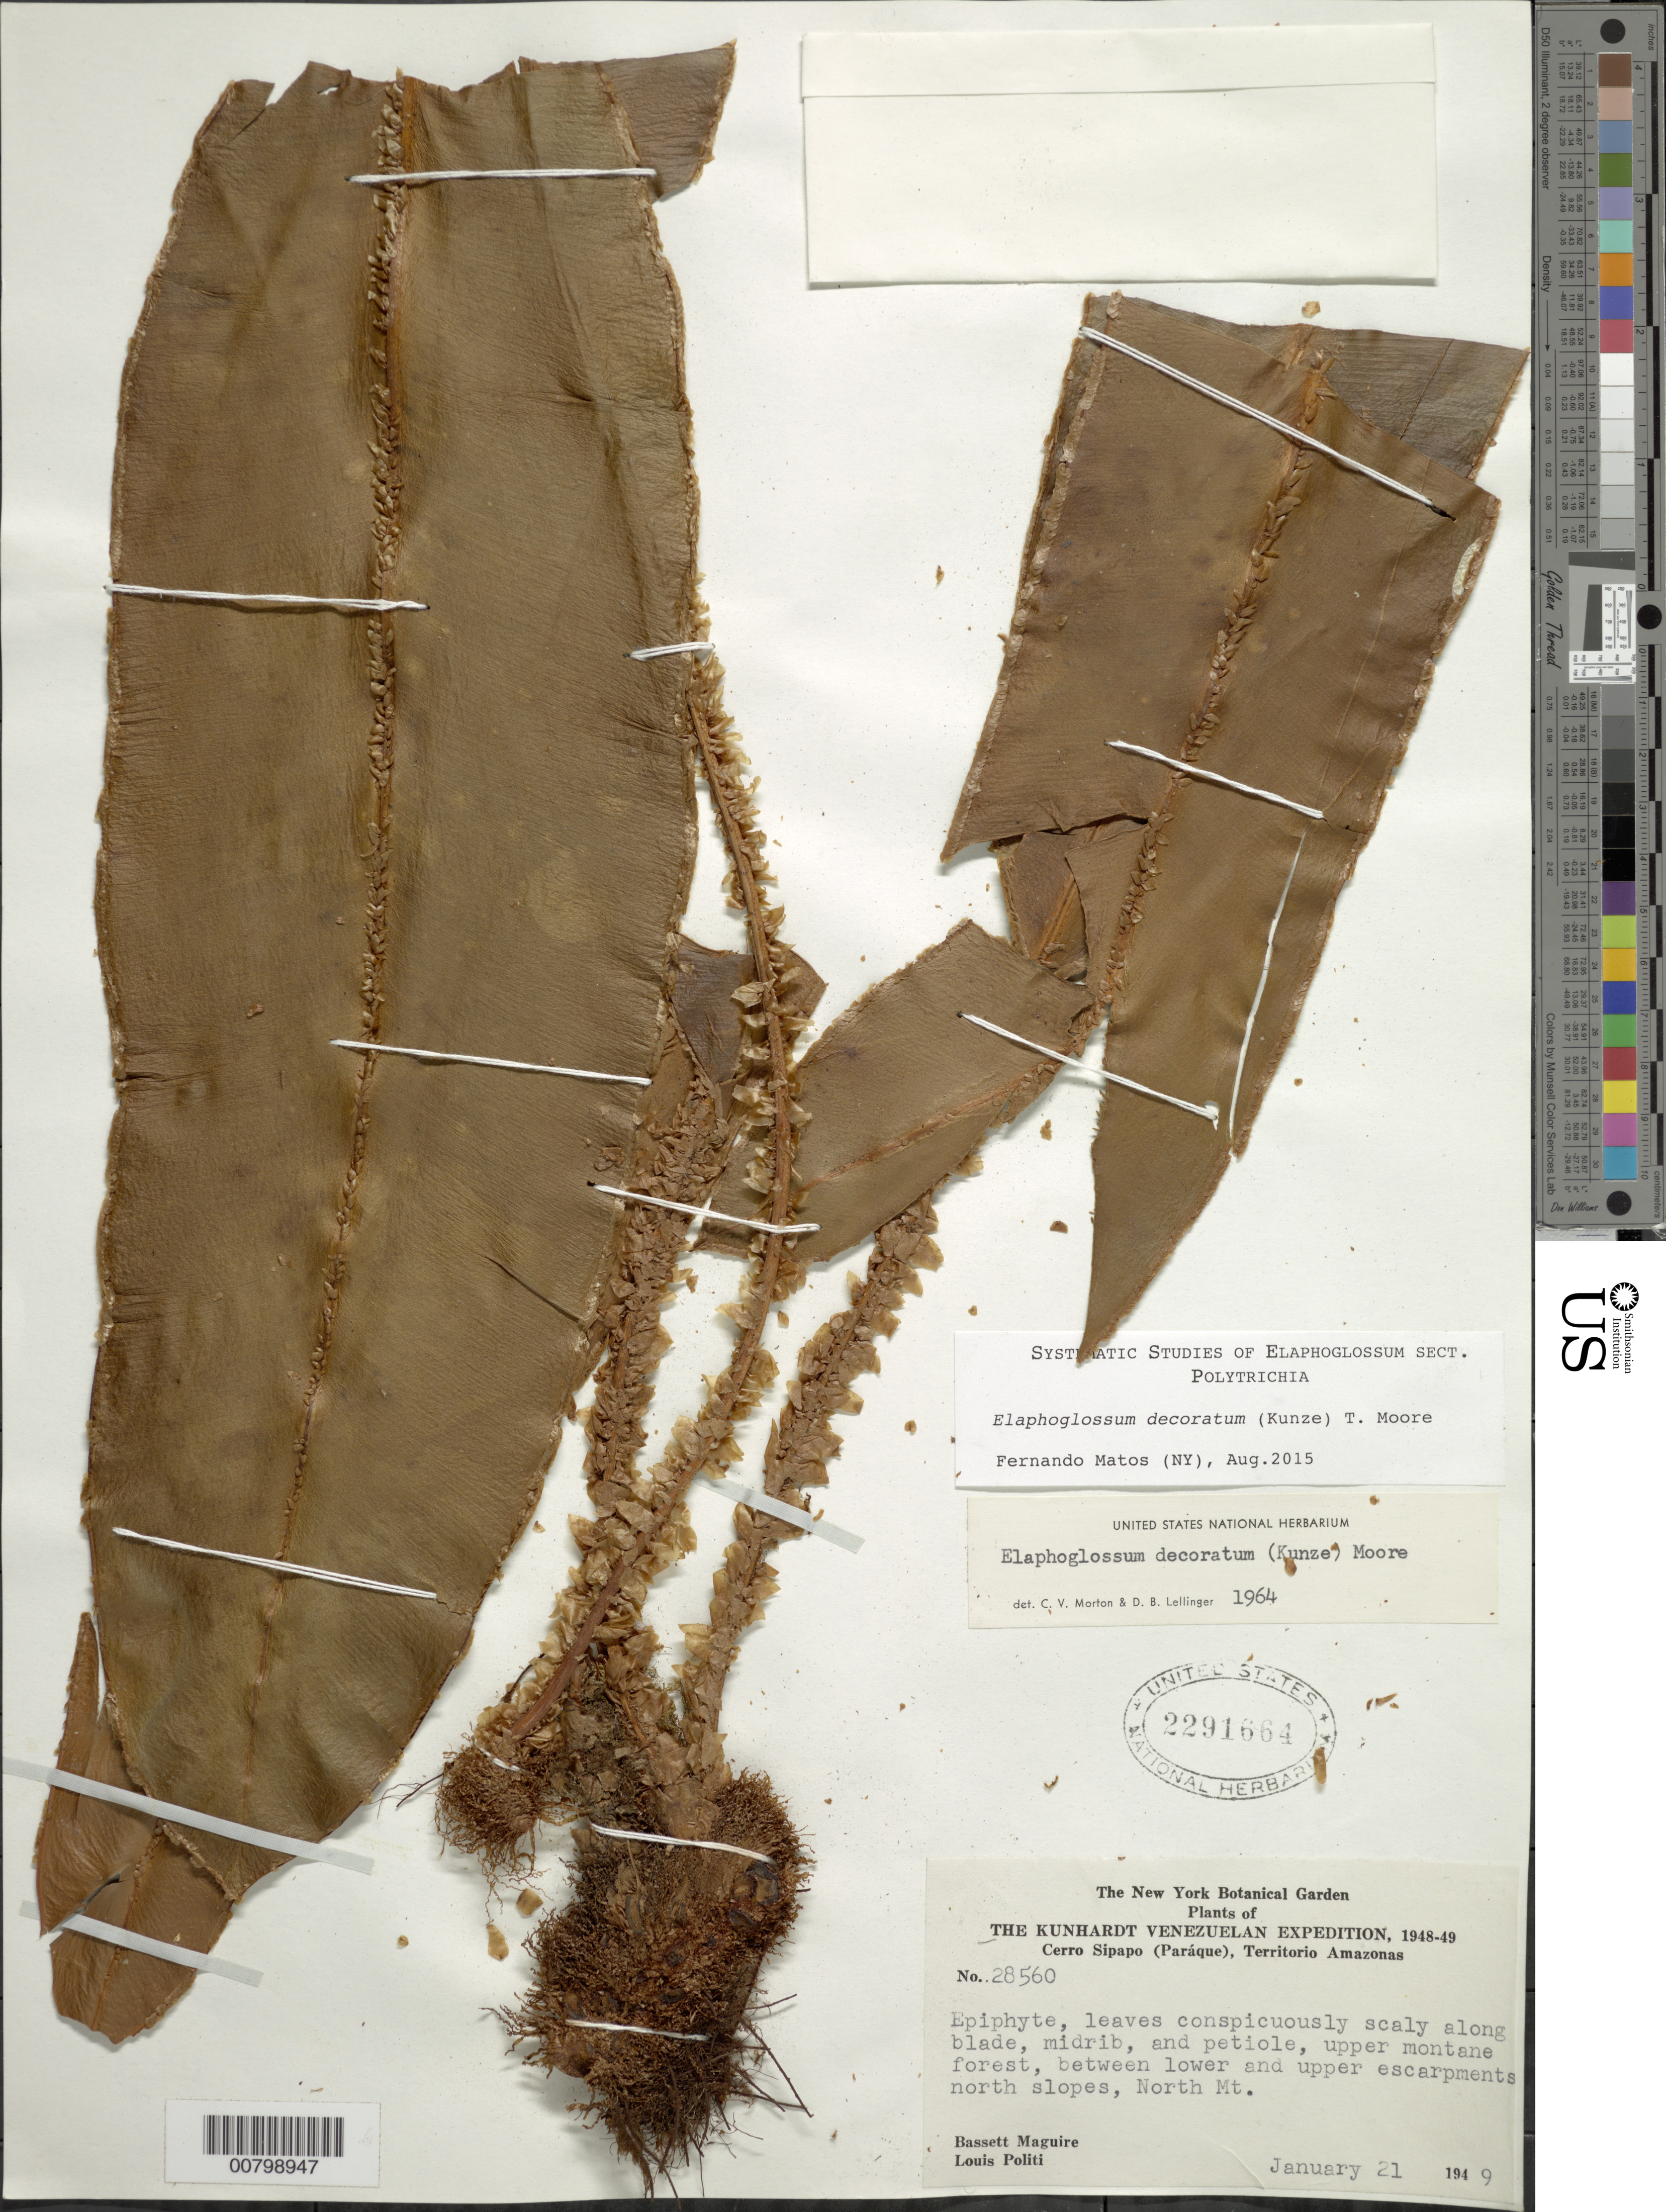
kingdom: Plantae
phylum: Tracheophyta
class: Polypodiopsida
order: Polypodiales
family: Dryopteridaceae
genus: Elaphoglossum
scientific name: Elaphoglossum decoratum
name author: (Kunze) T. Moore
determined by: Morton, C. V.; Lellinger, D. B.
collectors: B. Maguire & L. Politi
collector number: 28560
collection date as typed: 21-Jan-49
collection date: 1949-01-21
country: Venezuela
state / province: Amazonas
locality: Cerro Sipapo (Paráque), North Mountain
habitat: Upper montane forest between lower and upper escarpments, N slopes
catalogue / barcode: US 2291664